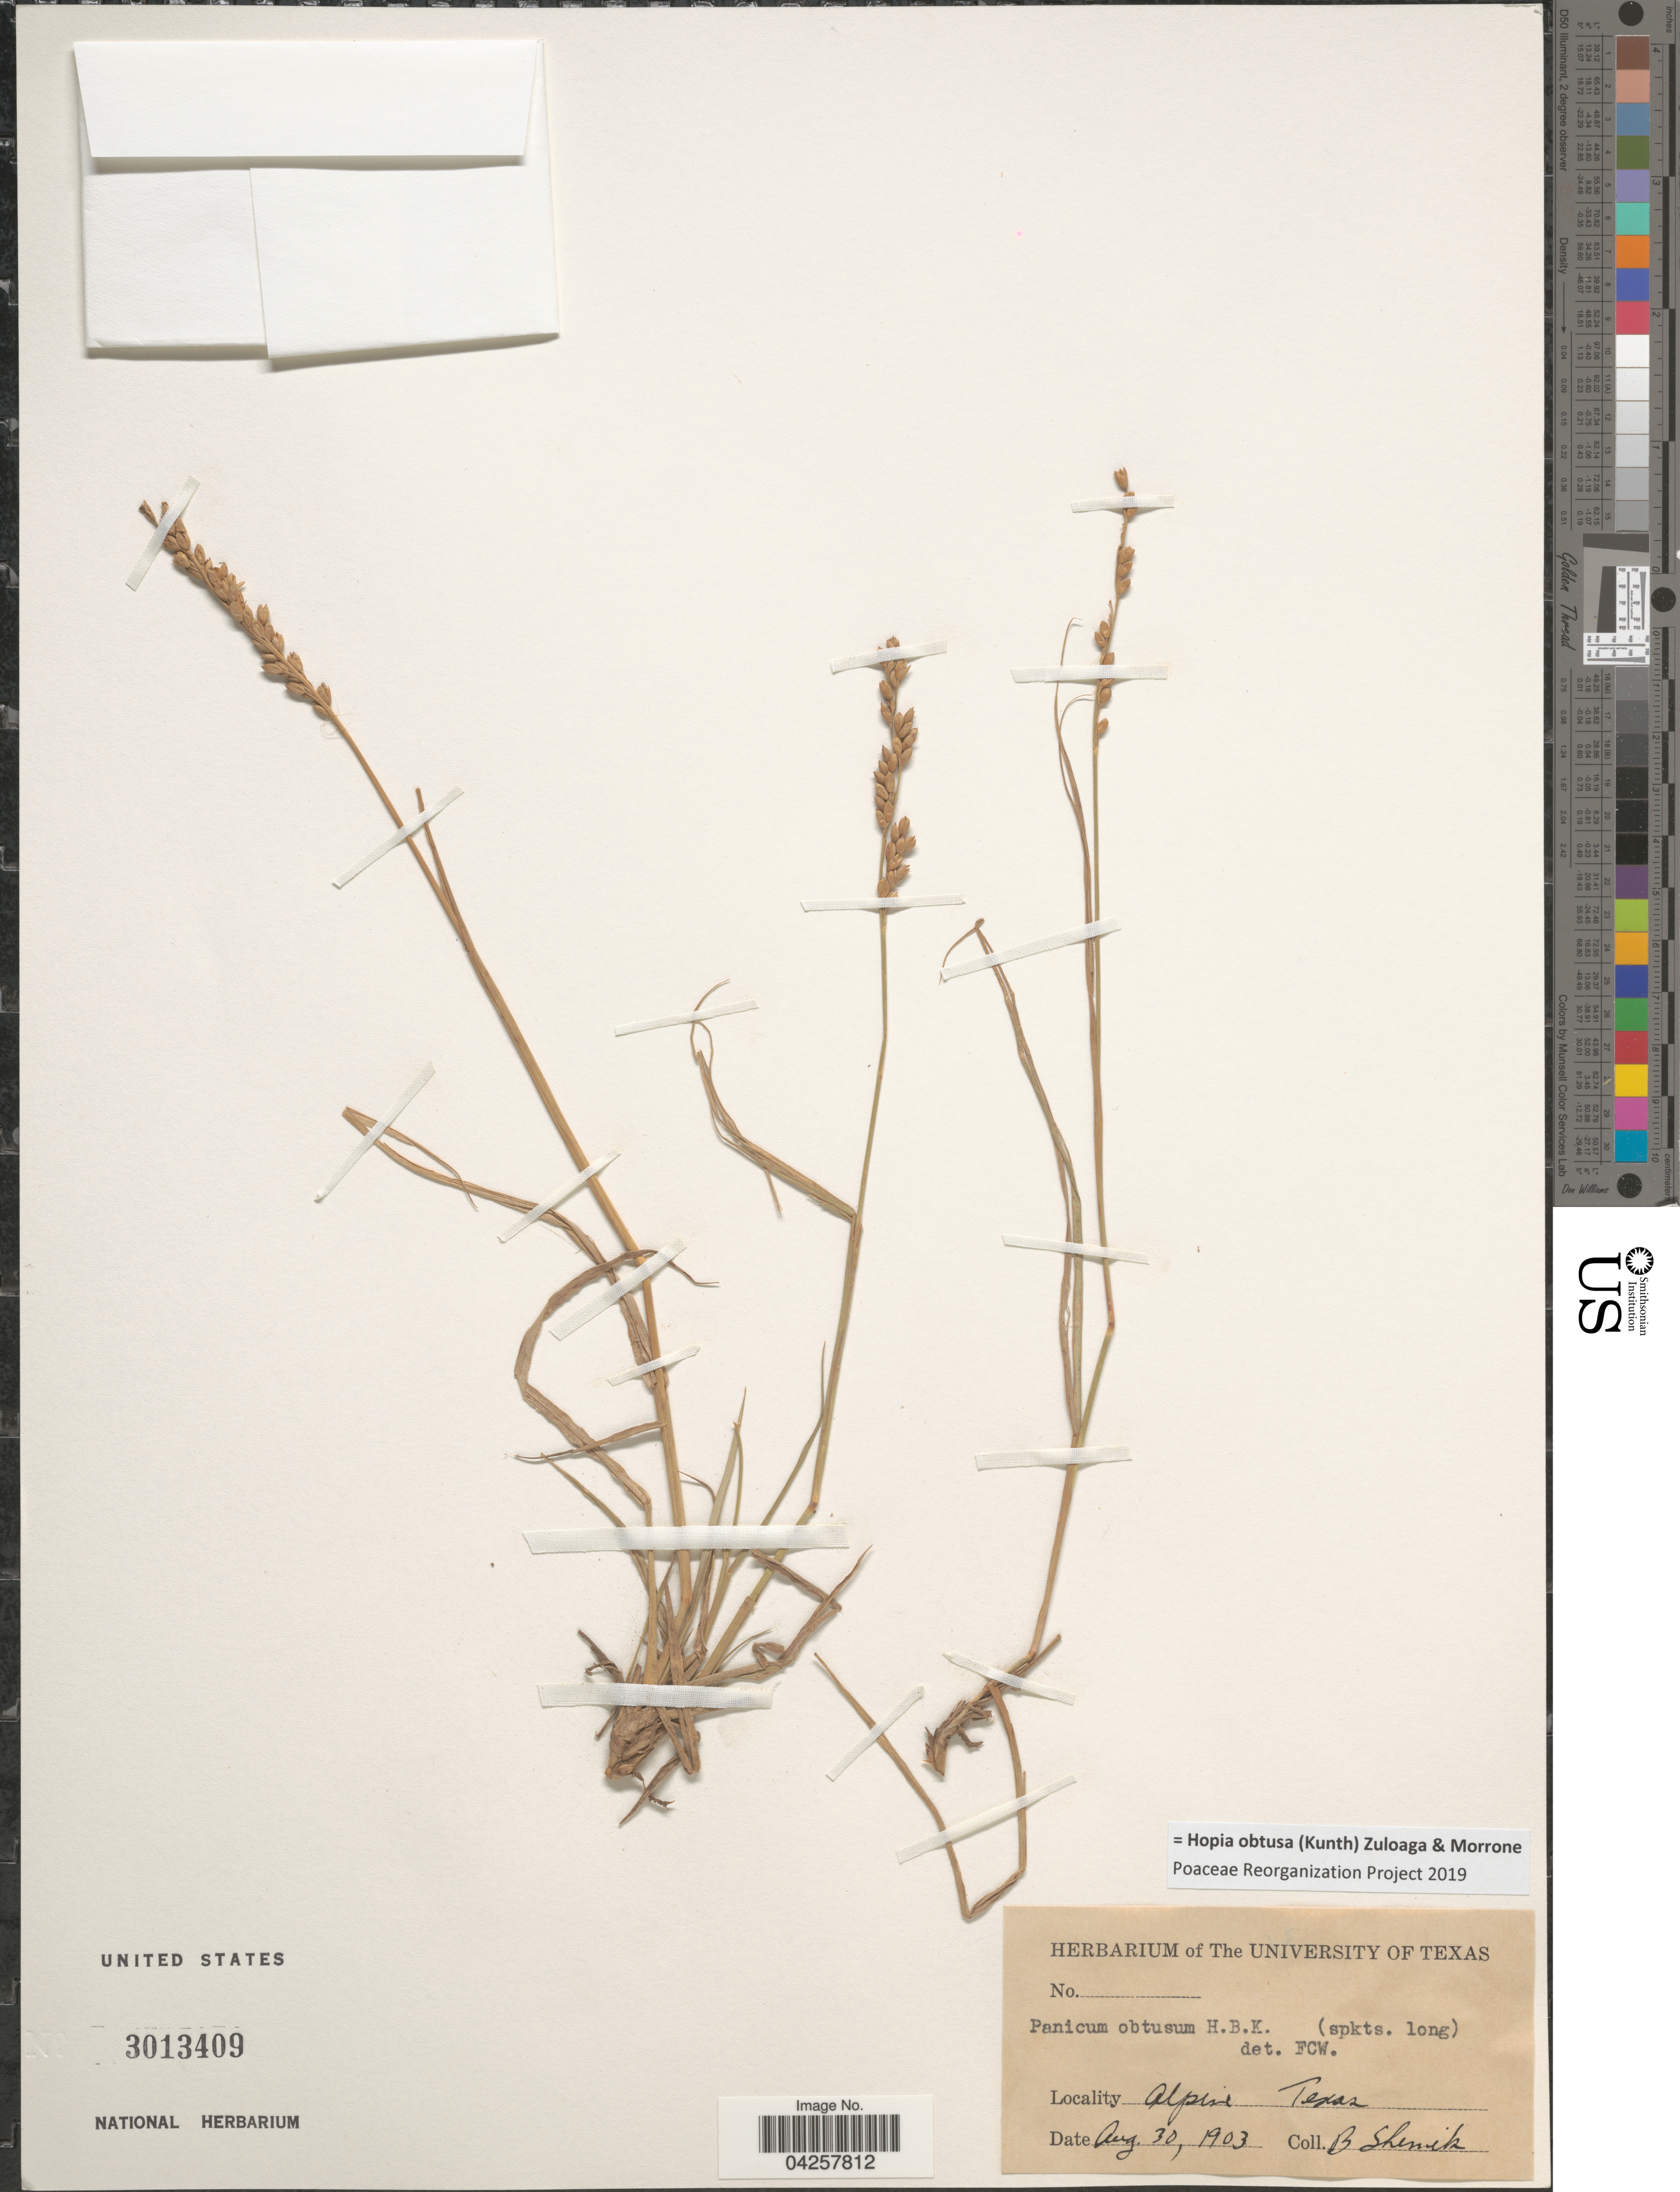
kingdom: Plantae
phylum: Tracheophyta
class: Liliopsida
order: Poales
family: Poaceae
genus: Hopia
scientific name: Hopia obtusa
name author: (Kunth) Zuloaga & Morrone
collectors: B. Shimek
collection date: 1903-08-30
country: United States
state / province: Texas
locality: Alpine.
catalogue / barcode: US 3013409